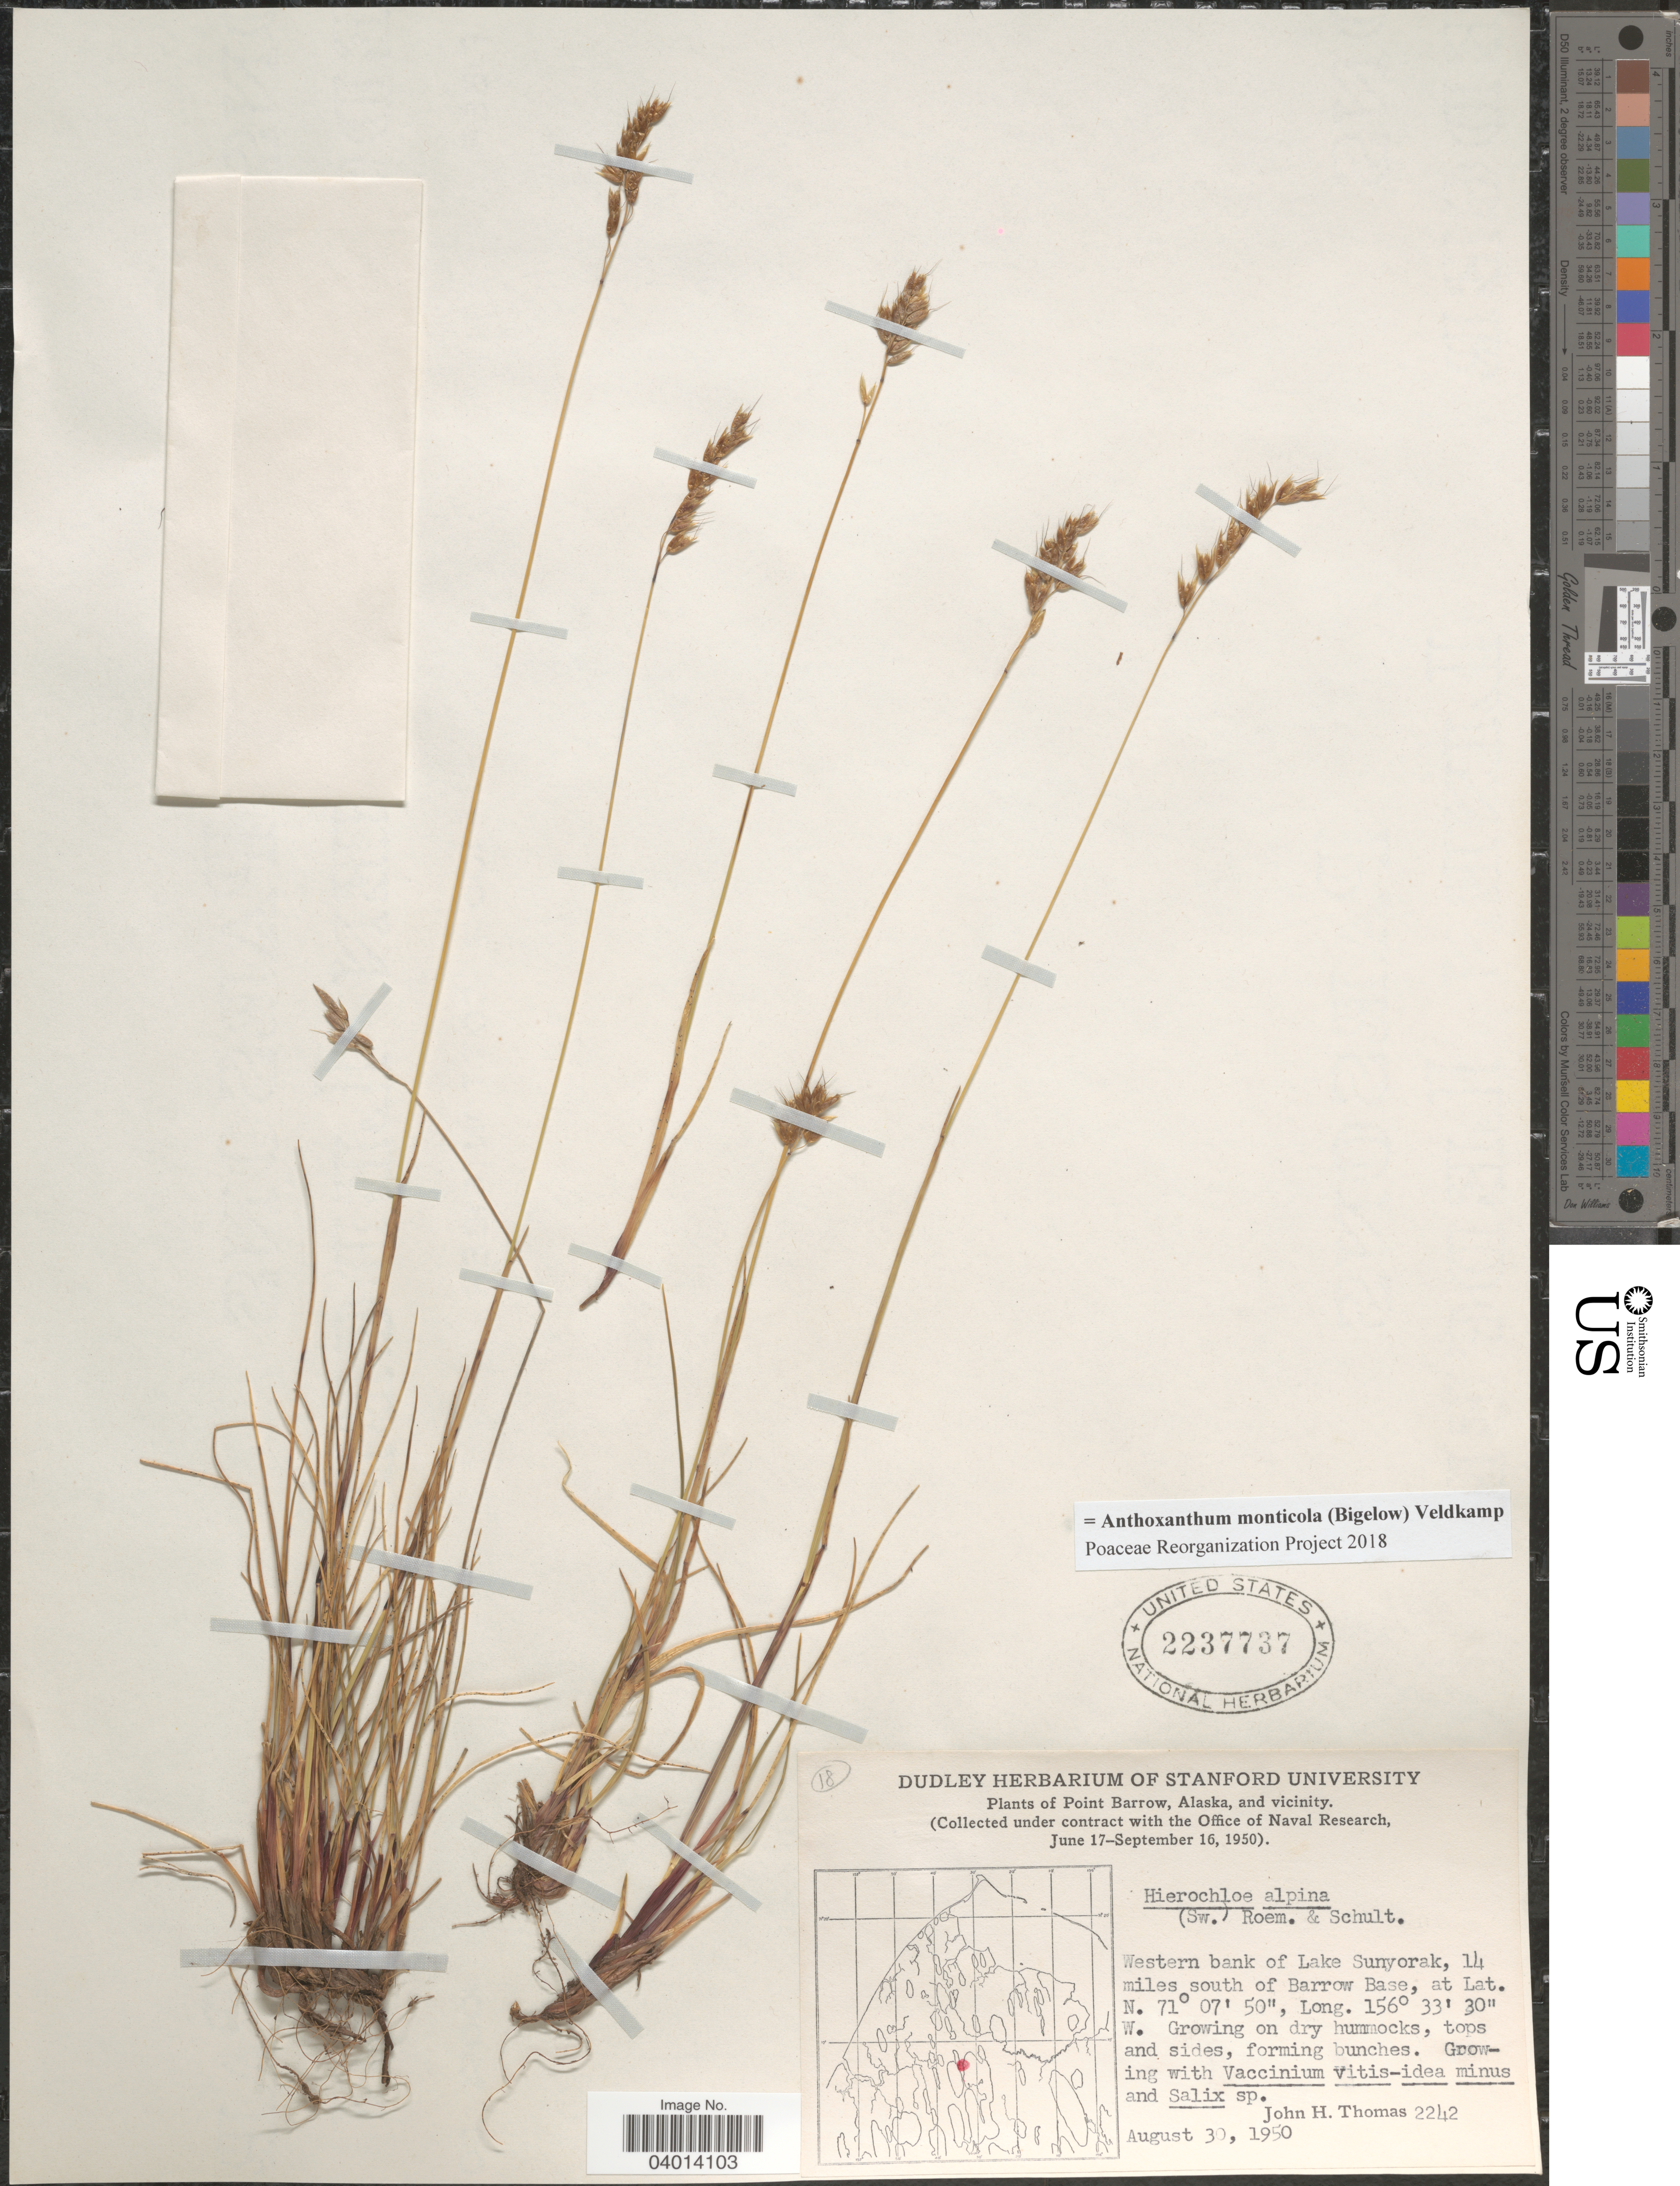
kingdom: Plantae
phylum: Tracheophyta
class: Liliopsida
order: Poales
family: Poaceae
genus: Anthoxanthum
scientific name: Anthoxanthum monticola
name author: (Bigelow) Veldkamp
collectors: J. H. Thomas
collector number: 2242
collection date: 1950-08-30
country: United States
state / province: Alaska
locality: Point Barrow, and vicinity. Western bank of Lake Sunyorak, 14 miles south of Barrow Base.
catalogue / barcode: US 2237737